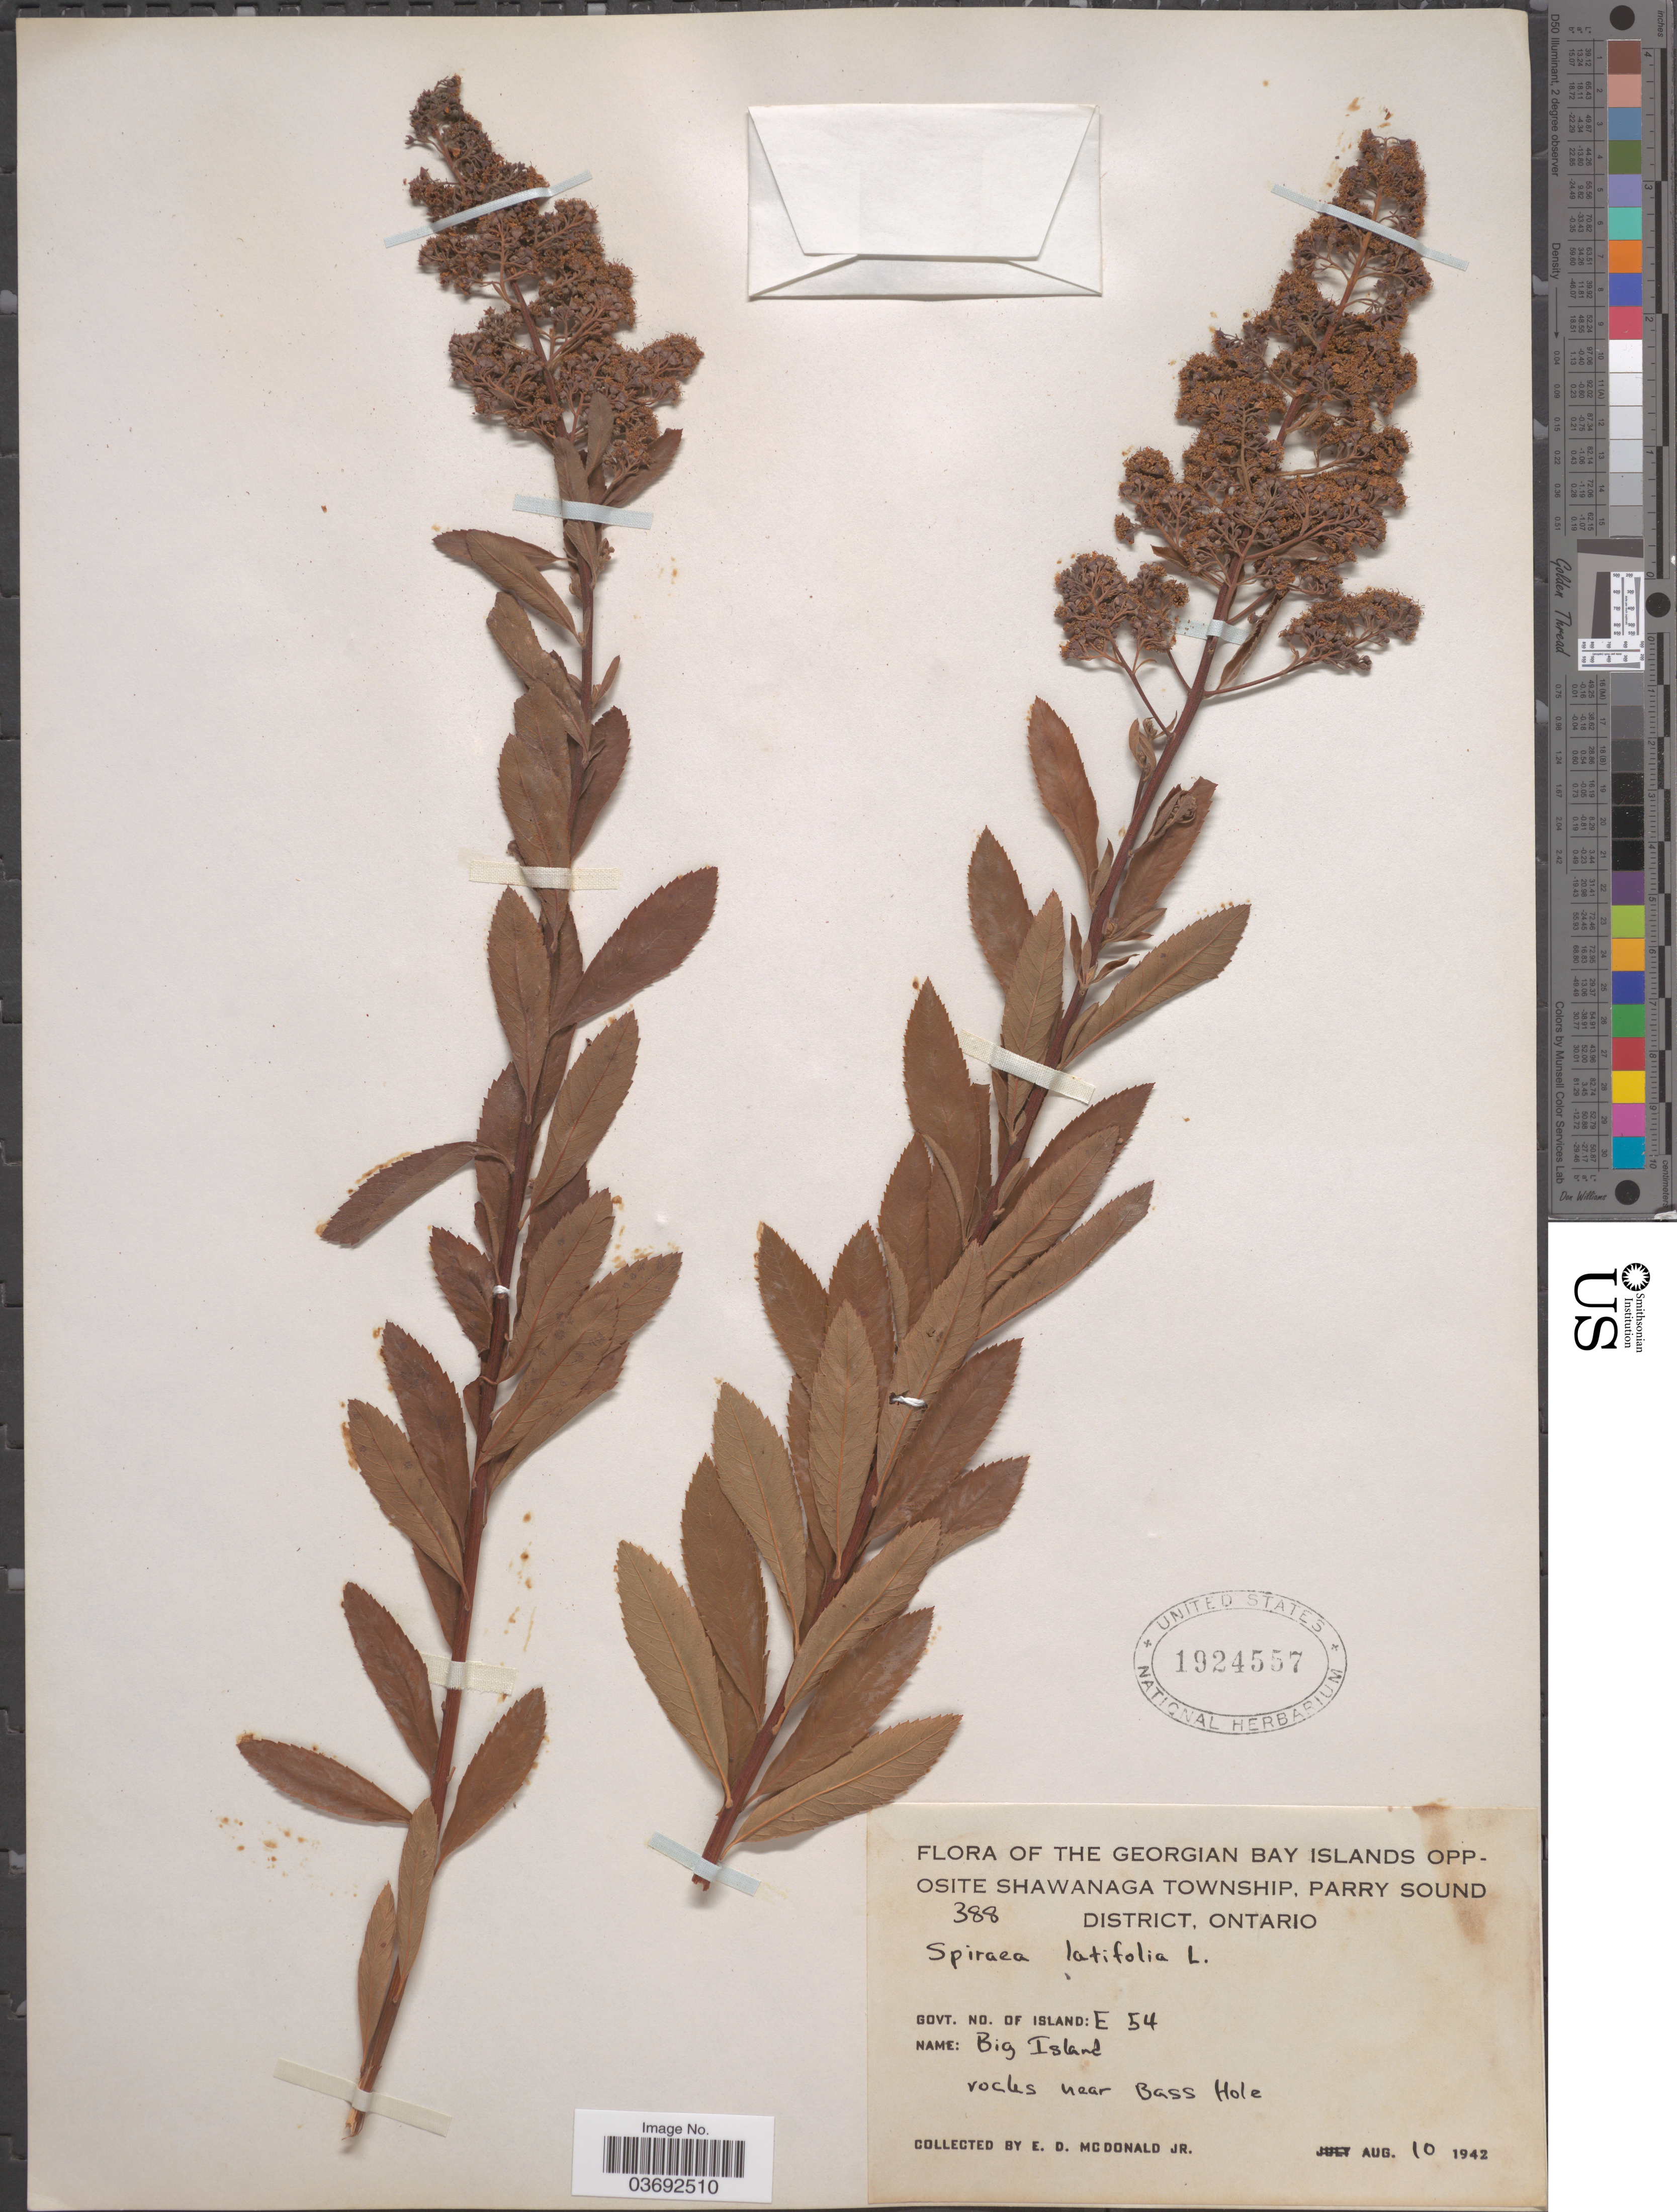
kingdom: Plantae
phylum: Tracheophyta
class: Magnoliopsida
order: Rosales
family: Rosaceae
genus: Spiraea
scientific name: Spiraea latifolia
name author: Borkh.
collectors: E. D. McDonald Jr.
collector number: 388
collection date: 1942-08-10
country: Canada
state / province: Ontario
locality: The Georgian Bay Islands opposite Shawanaga Township, Parry Sound District. Govt. no. of Island: E 54. Big Island. Rocks near Bass Hole.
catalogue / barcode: US 1924557